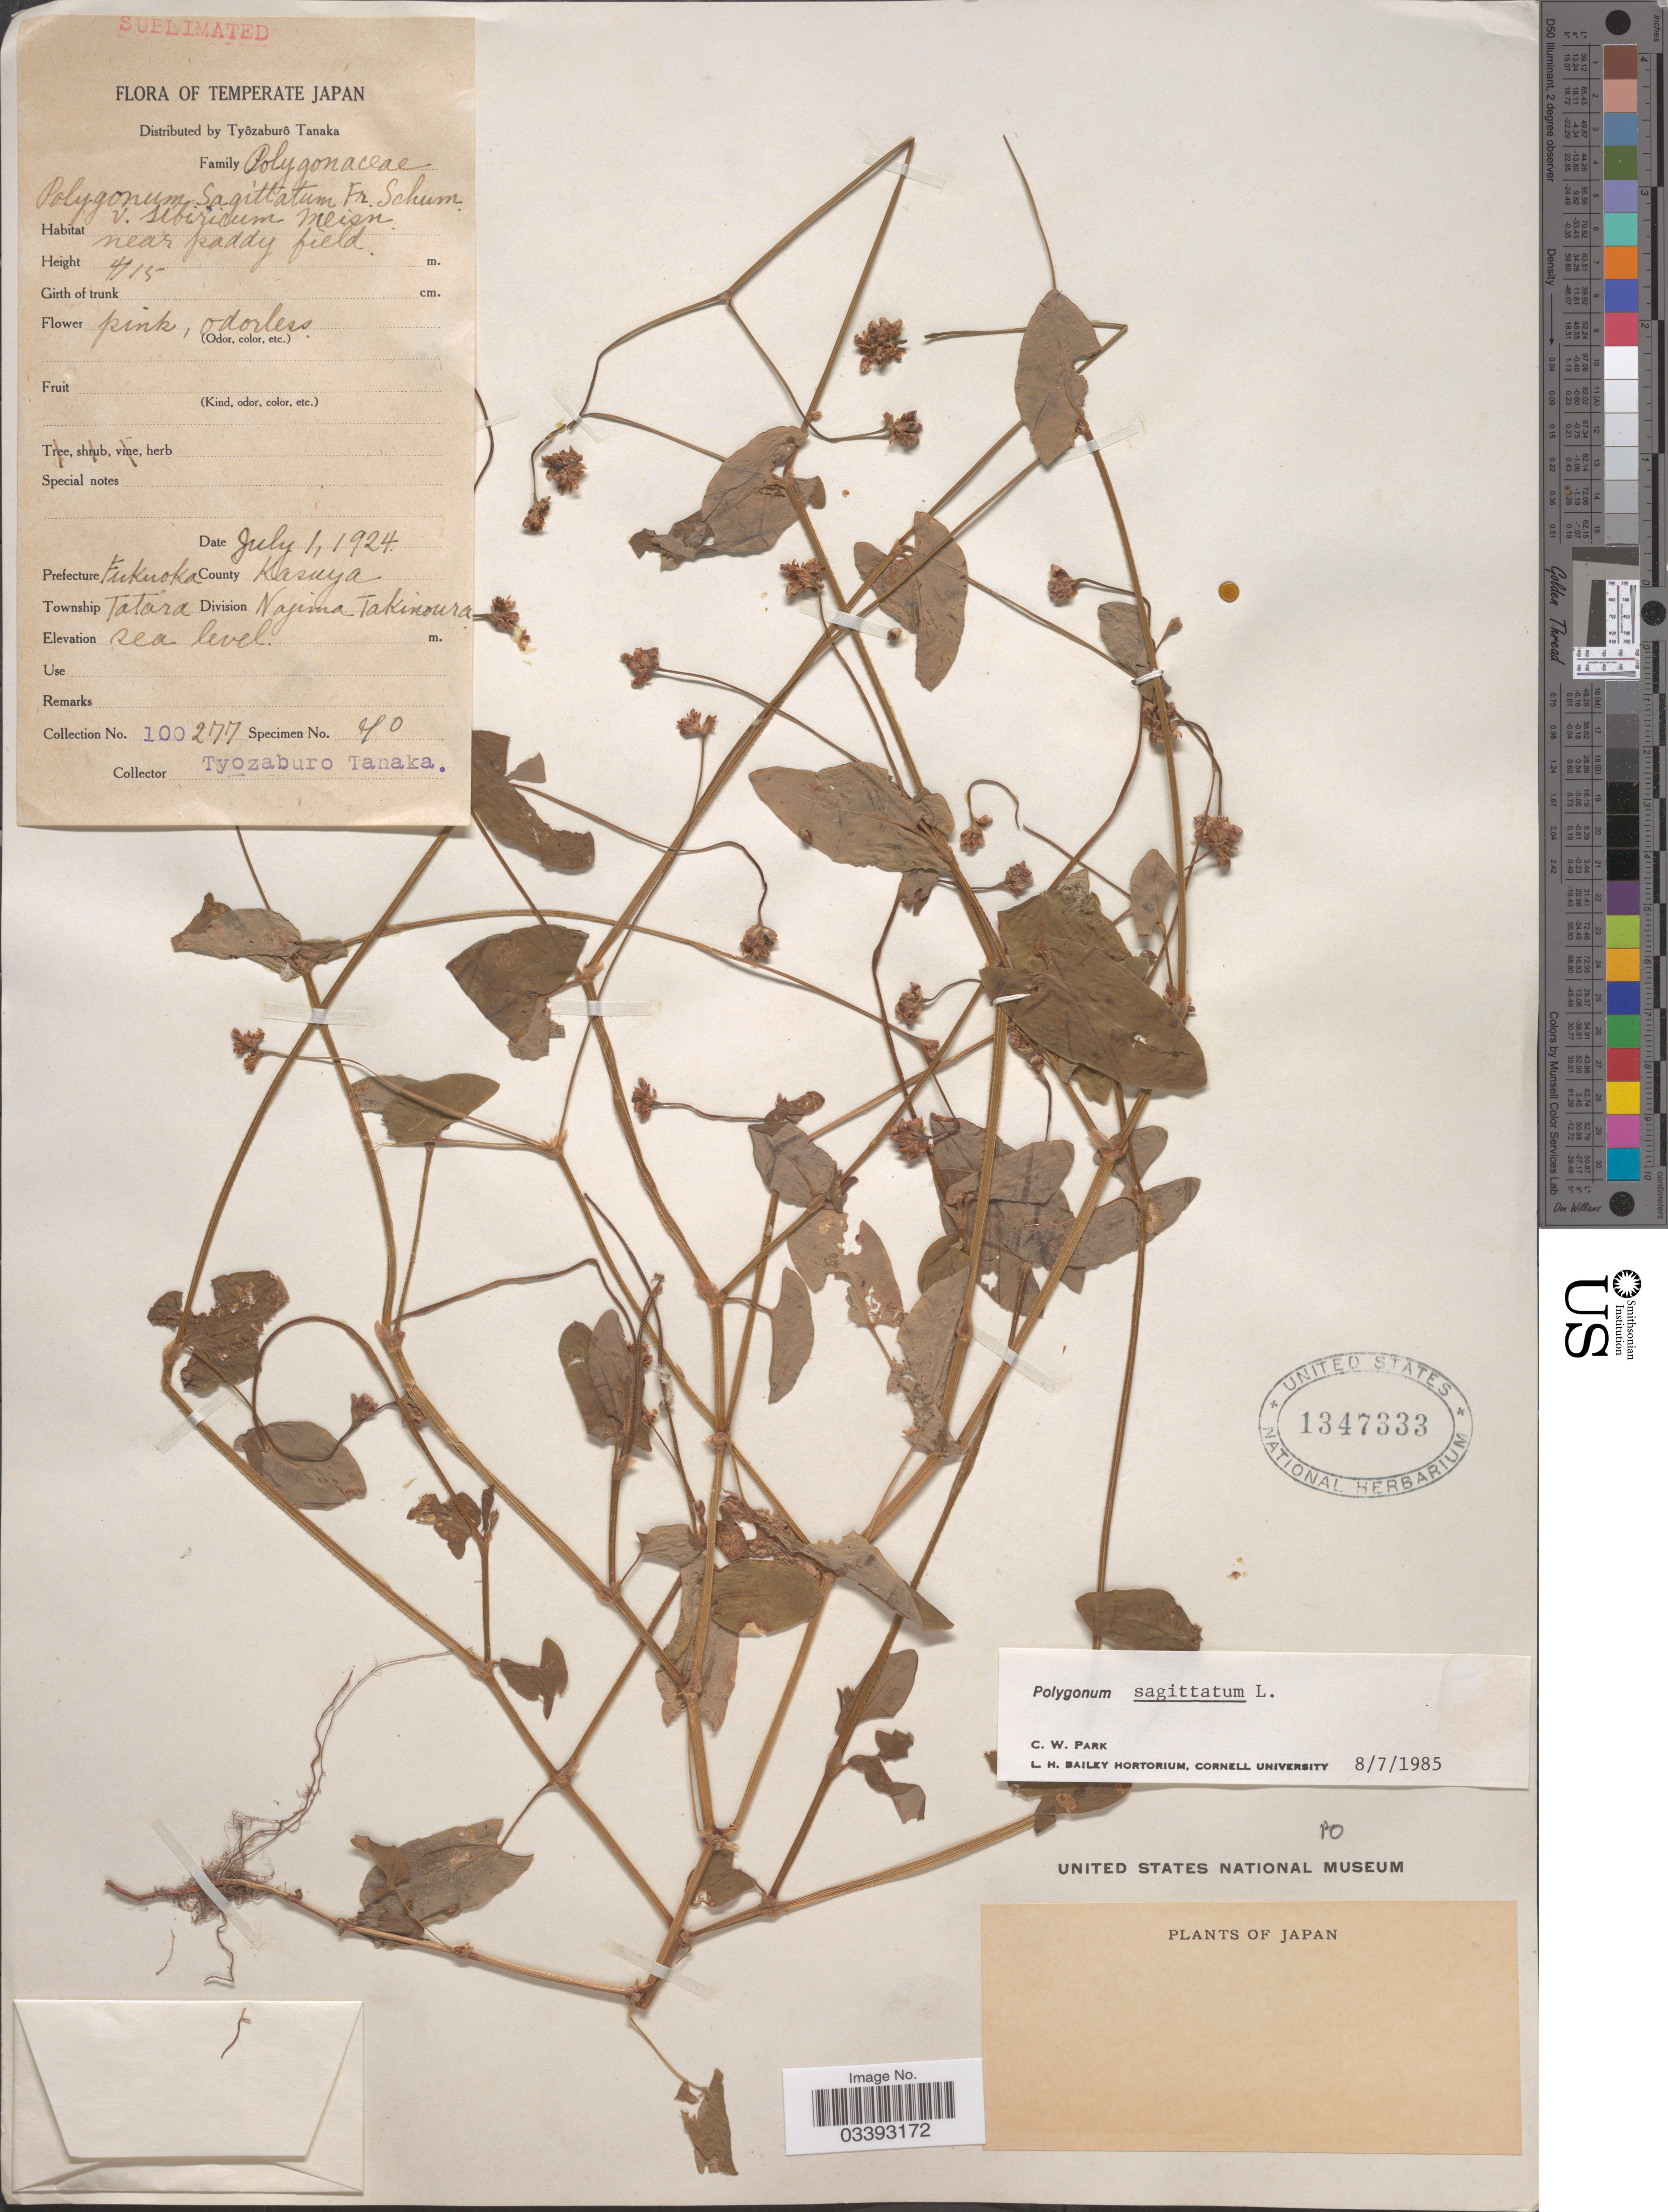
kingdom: Plantae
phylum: Tracheophyta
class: Magnoliopsida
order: Caryophyllales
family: Polygonaceae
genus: Polygonum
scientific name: Polygonum sagittatum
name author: L.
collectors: T. Tanaka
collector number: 100/277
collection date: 1924-07-01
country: Japan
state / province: Hukuoka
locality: Temperate Japan. Prefecture Fukuoka. County Kasuya. Township Tatara. Division Najima Takinoura.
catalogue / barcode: US 1347333